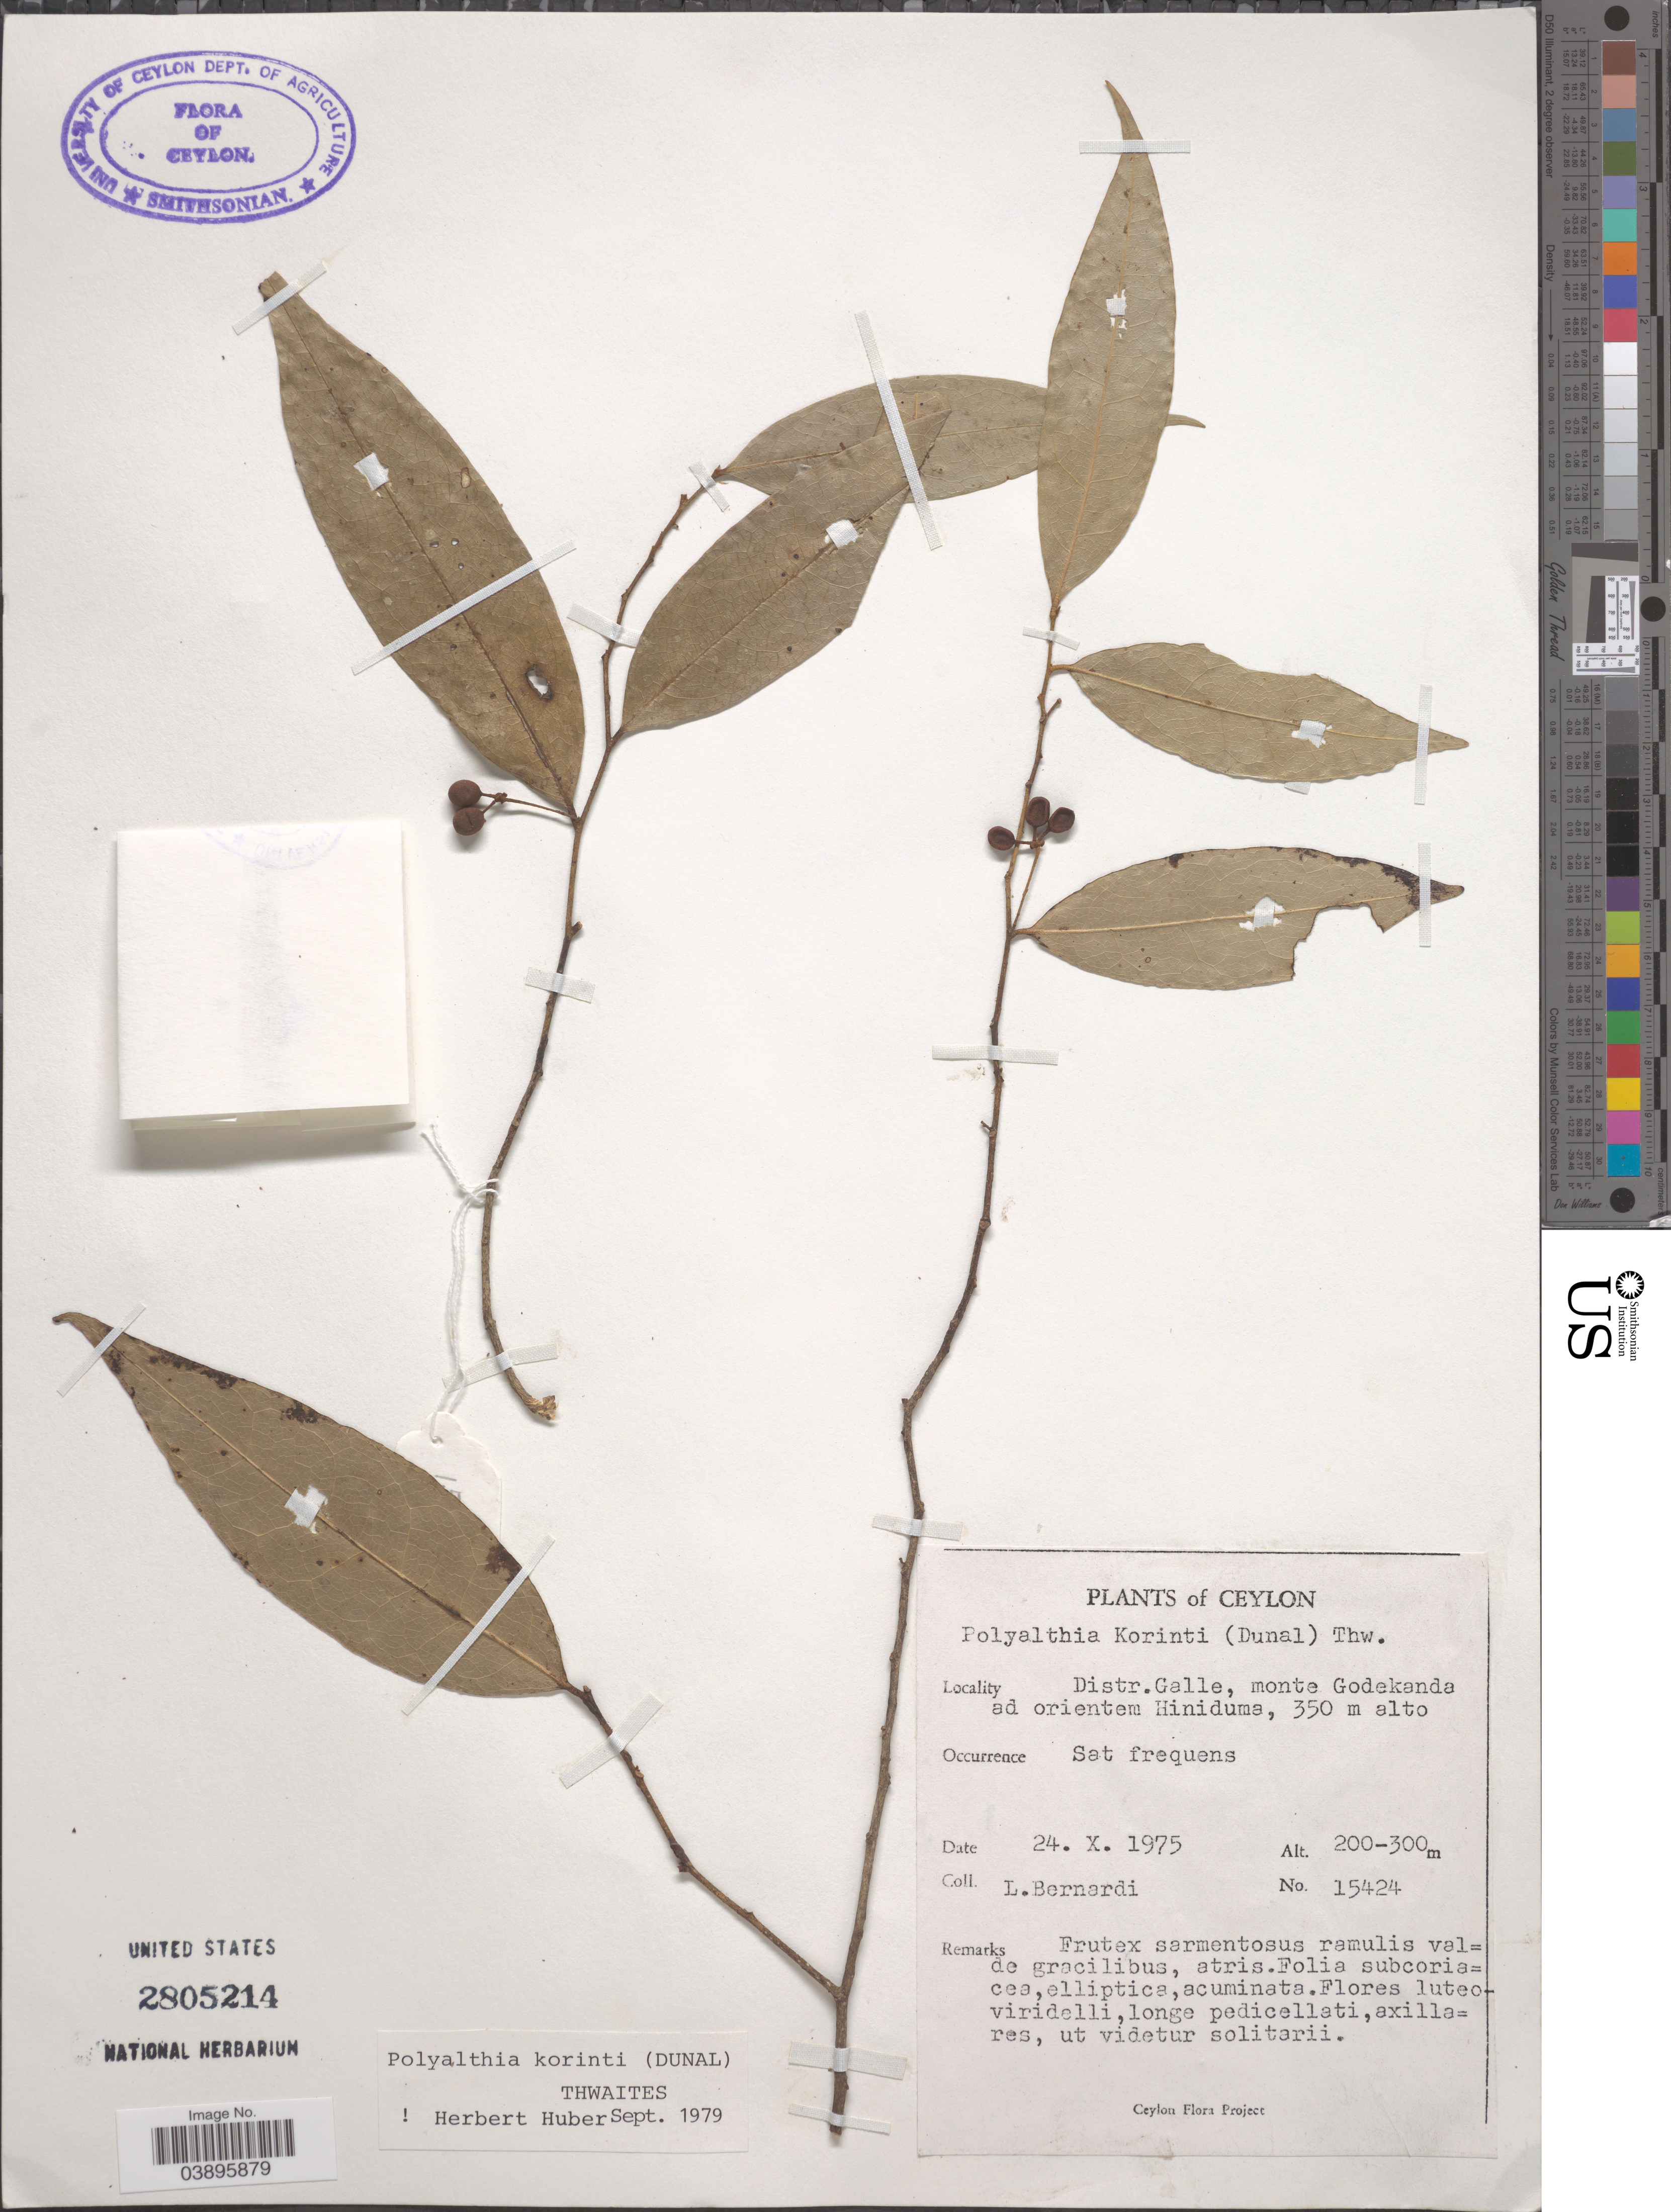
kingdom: Plantae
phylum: Tracheophyta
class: Magnoliopsida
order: Magnoliales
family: Annonaceae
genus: Polyalthia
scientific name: Polyalthia korinti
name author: (Dunal) Thwaites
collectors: L. Bernardi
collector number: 15424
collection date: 1975-10-24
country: Sri Lanka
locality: Ceylon. Distr. Galle, monte Godekanda ad orientem Hiniduma.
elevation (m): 200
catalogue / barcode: US 2805214